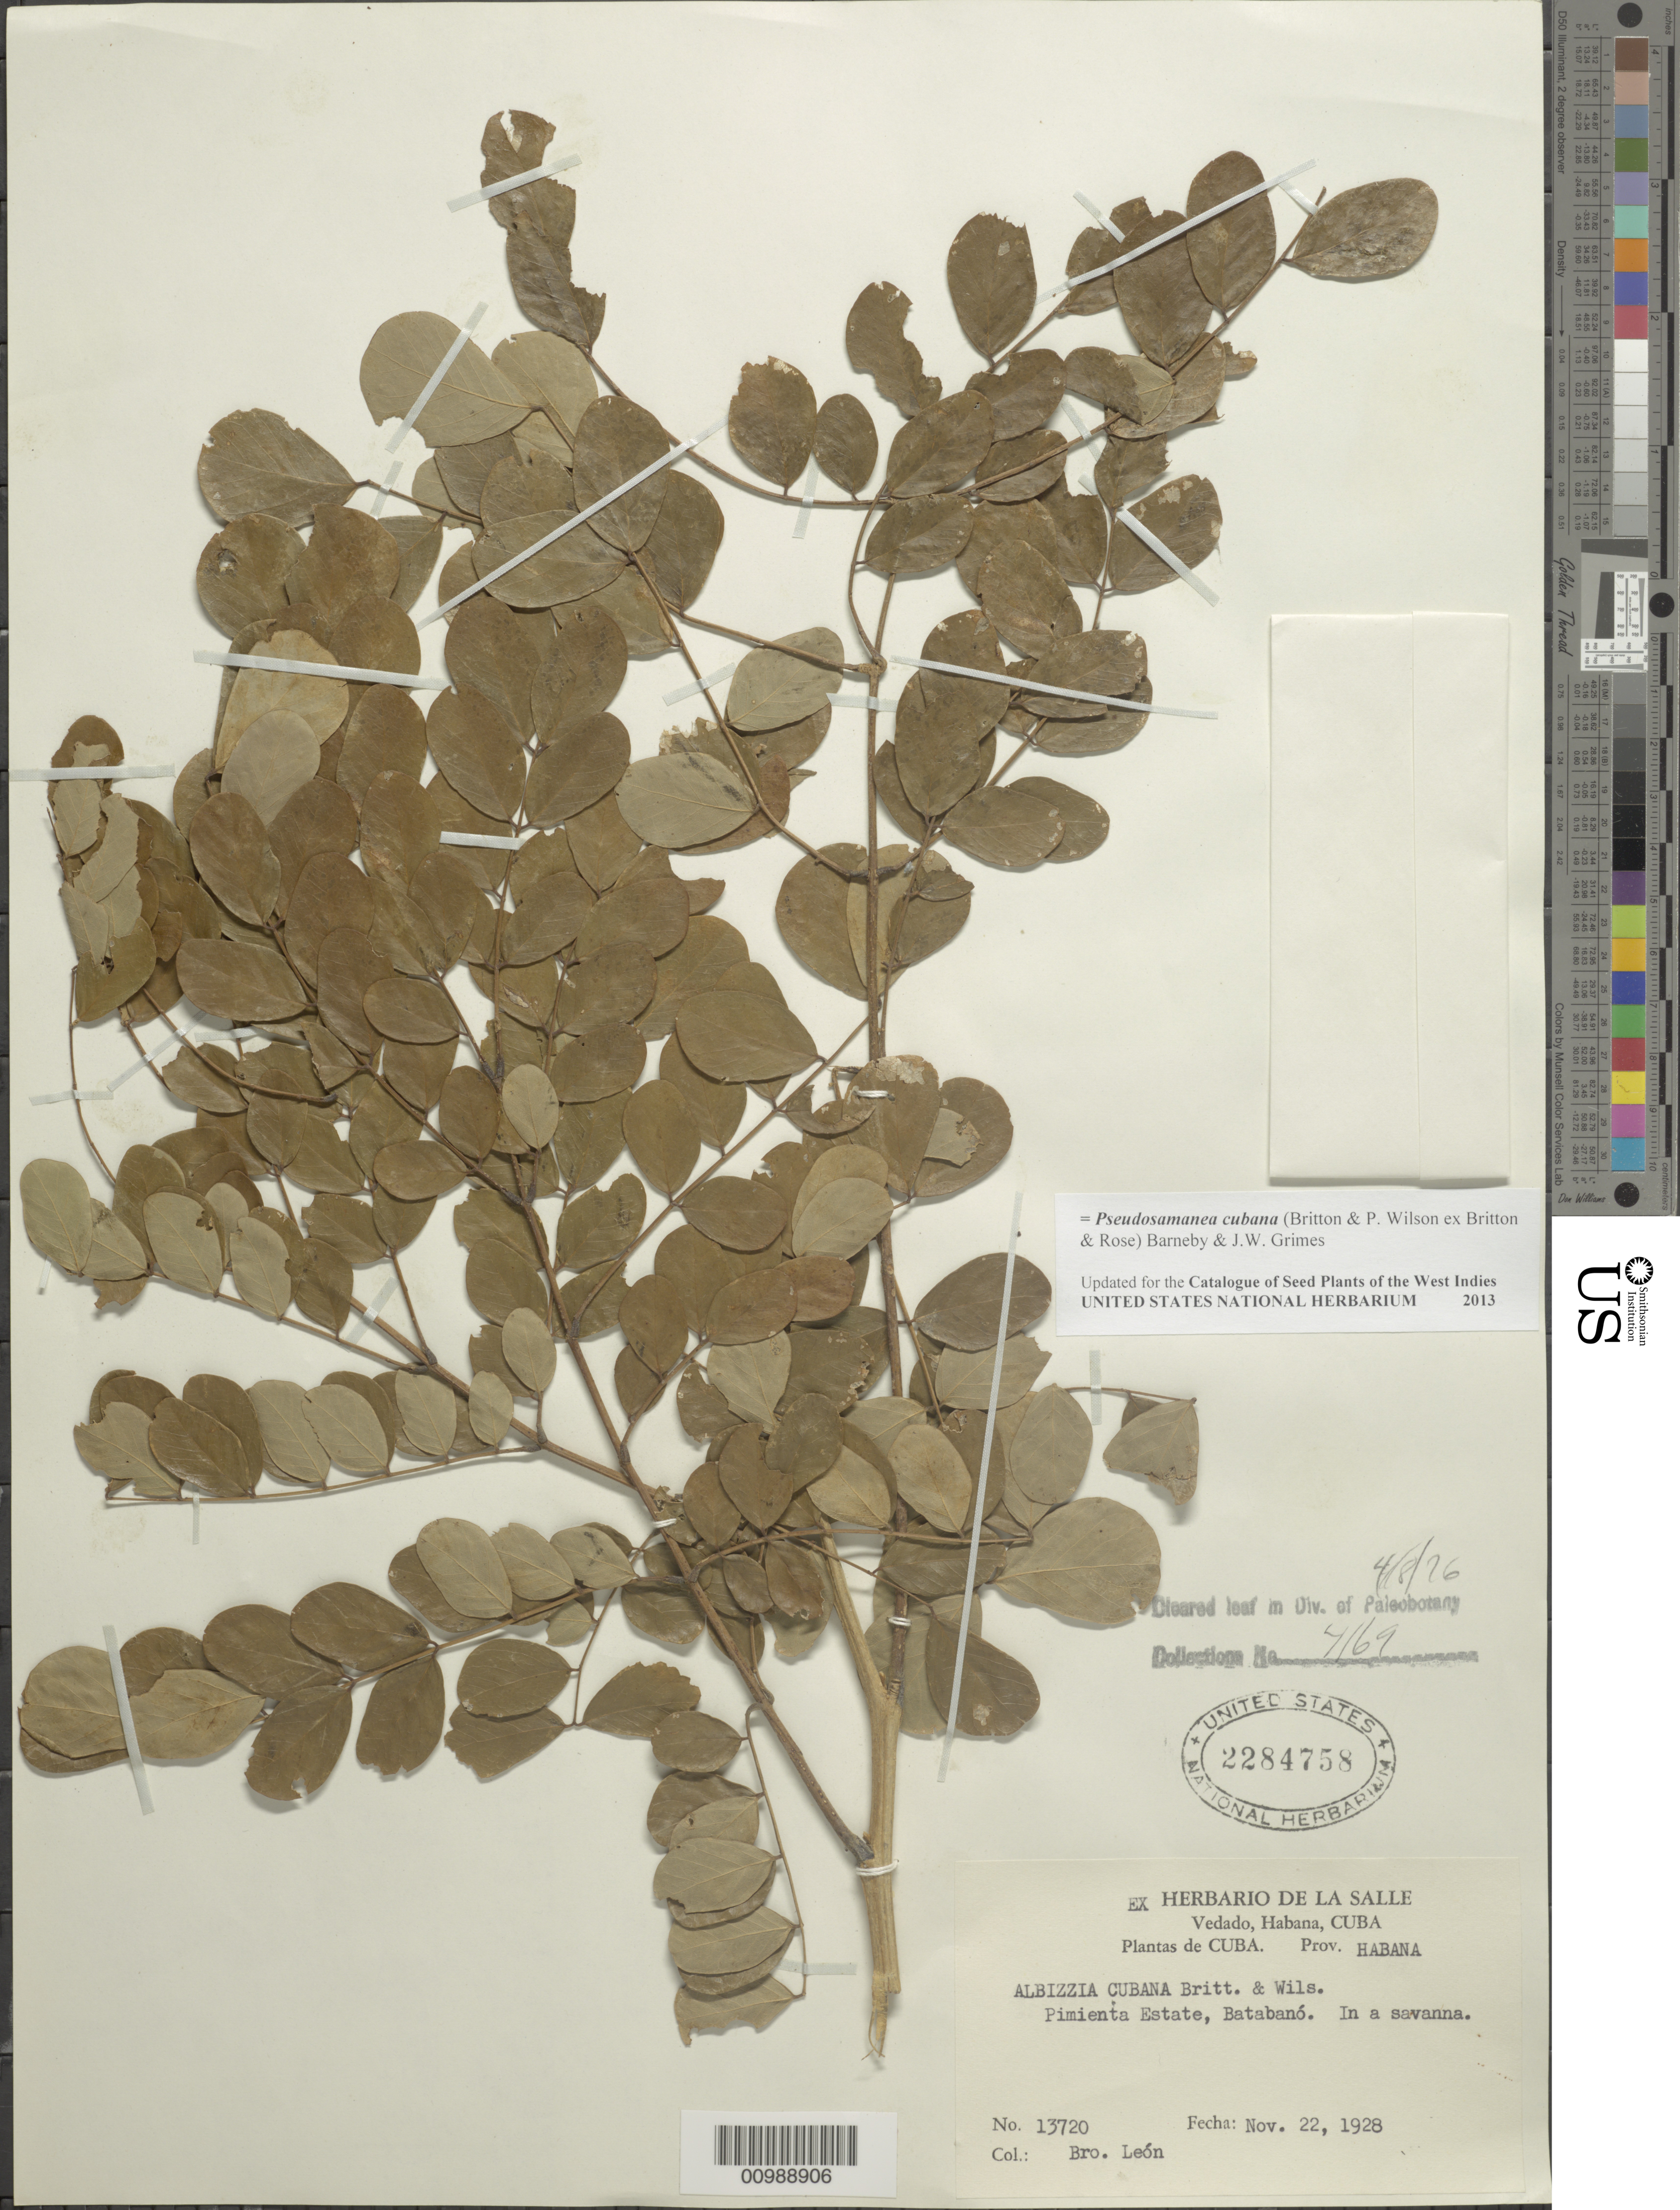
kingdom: Plantae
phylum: Tracheophyta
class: Magnoliopsida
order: Fabales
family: Fabaceae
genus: Pseudosamanea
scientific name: Pseudosamanea cubana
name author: (Britton & P. Wilson ex Britton & Rose) Barneby & J.W. Grimes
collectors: Bro. León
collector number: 13720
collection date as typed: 22 Nov 1928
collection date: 1928-11-22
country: Cuba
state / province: La Habana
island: Cuba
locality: Batabanó; Pimenta Estate, savanna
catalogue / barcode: US 2284758